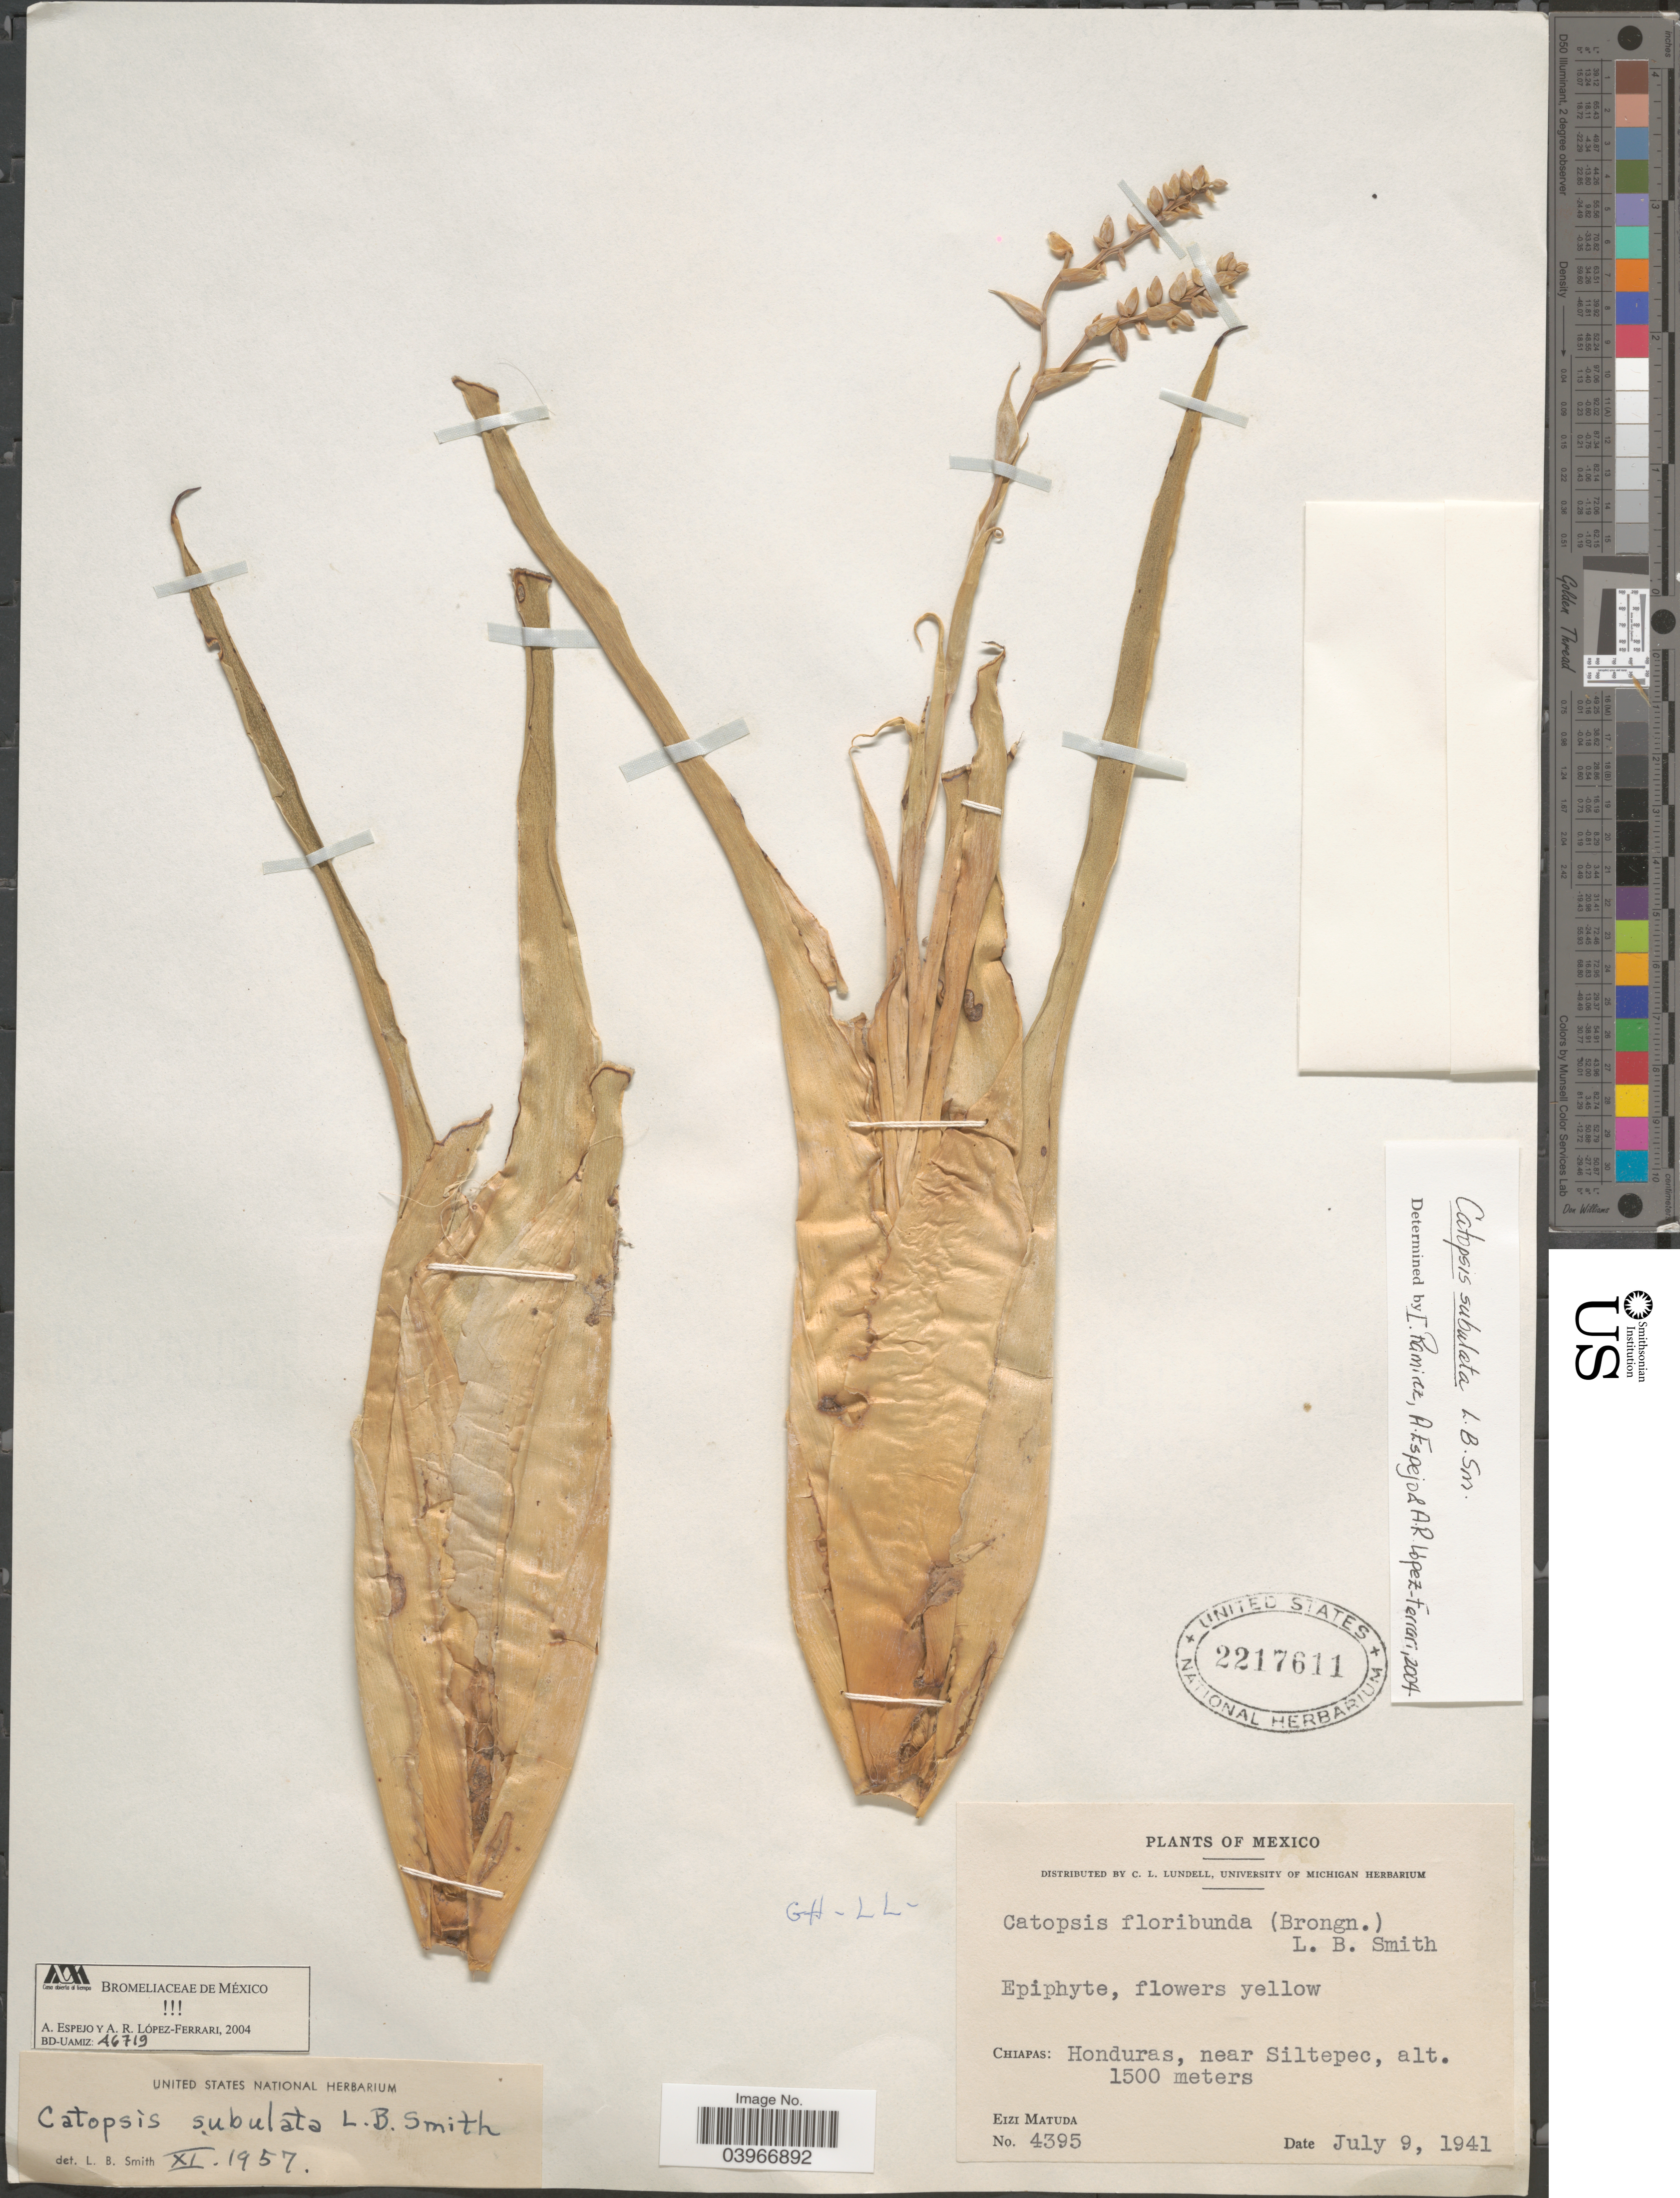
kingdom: Plantae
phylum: Tracheophyta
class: Liliopsida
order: Poales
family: Bromeliaceae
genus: Catopsis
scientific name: Catopsis subulata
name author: L.B. Sm.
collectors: E. Matuda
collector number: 4395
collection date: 1941-07-09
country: Mexico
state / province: Chiapas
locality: Honduras, near Siltepec.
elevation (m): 1500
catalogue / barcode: US 2217611